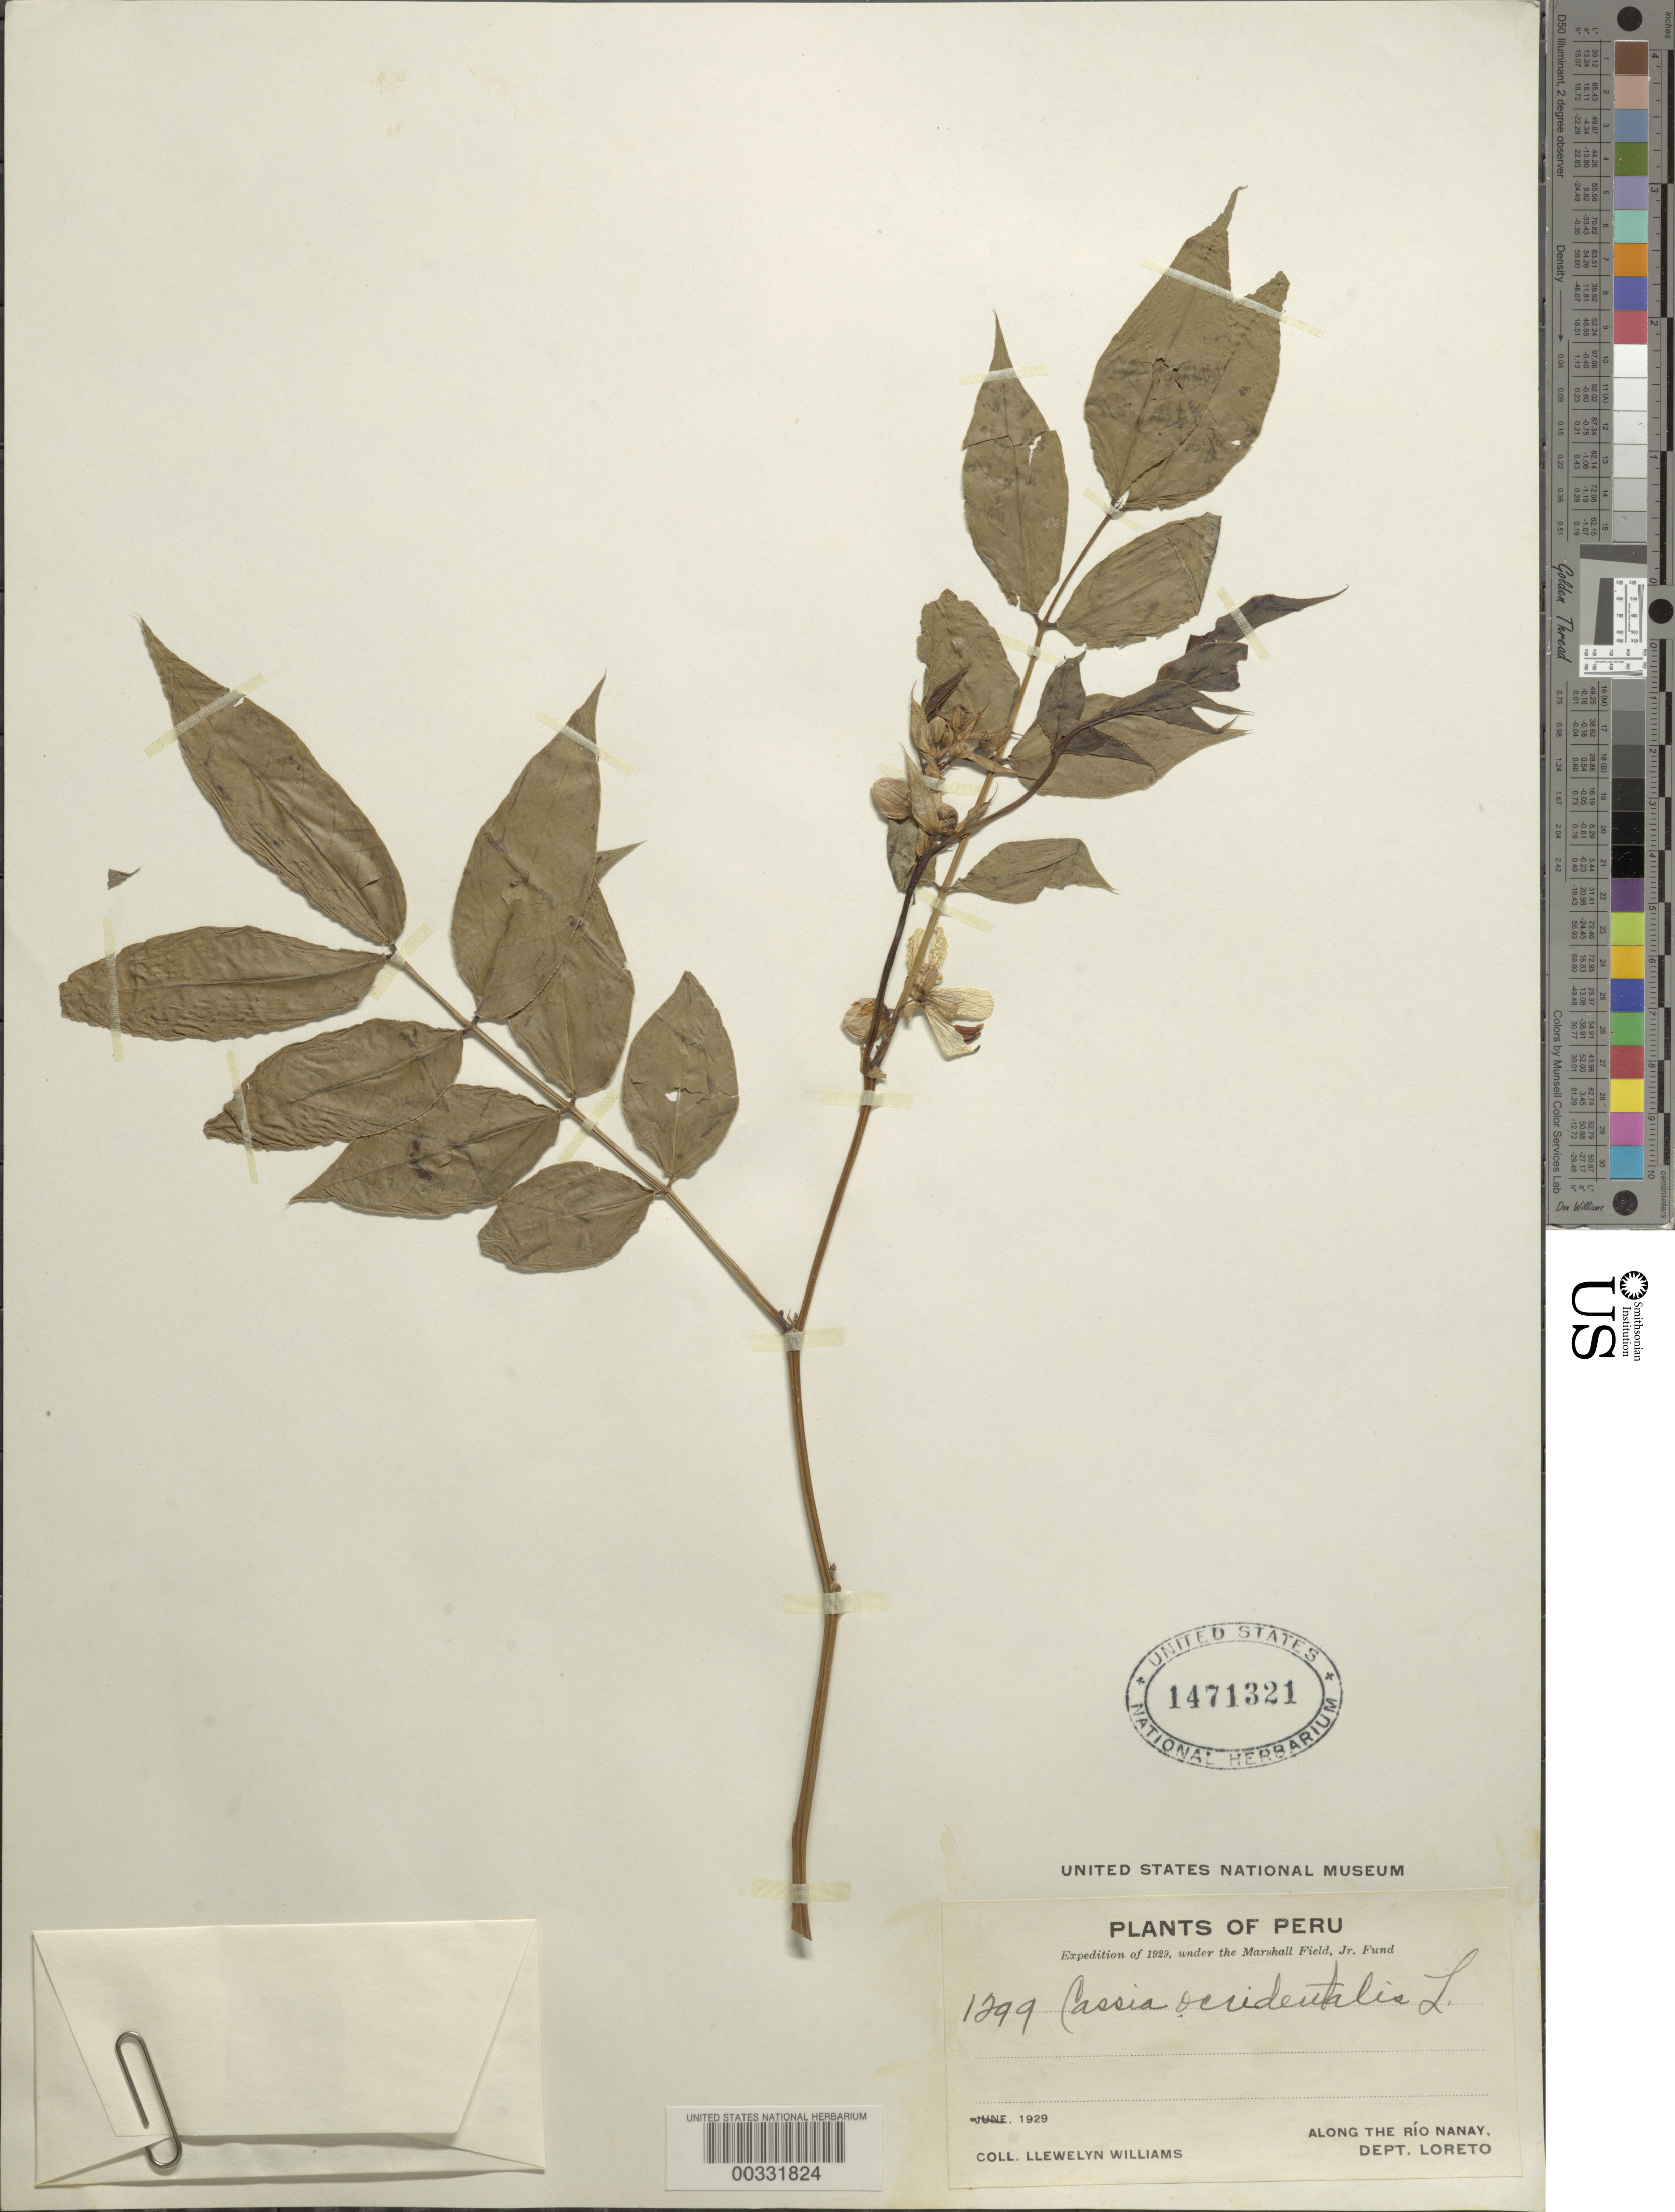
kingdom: Plantae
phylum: Tracheophyta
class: Magnoliopsida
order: Fabales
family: Fabaceae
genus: Senna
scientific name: Senna occidentalis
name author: (L.) Link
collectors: Ll. Williams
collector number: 1299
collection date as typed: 1929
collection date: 1929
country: Peru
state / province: Loreto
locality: Along the rio nanay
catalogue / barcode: US 1471321